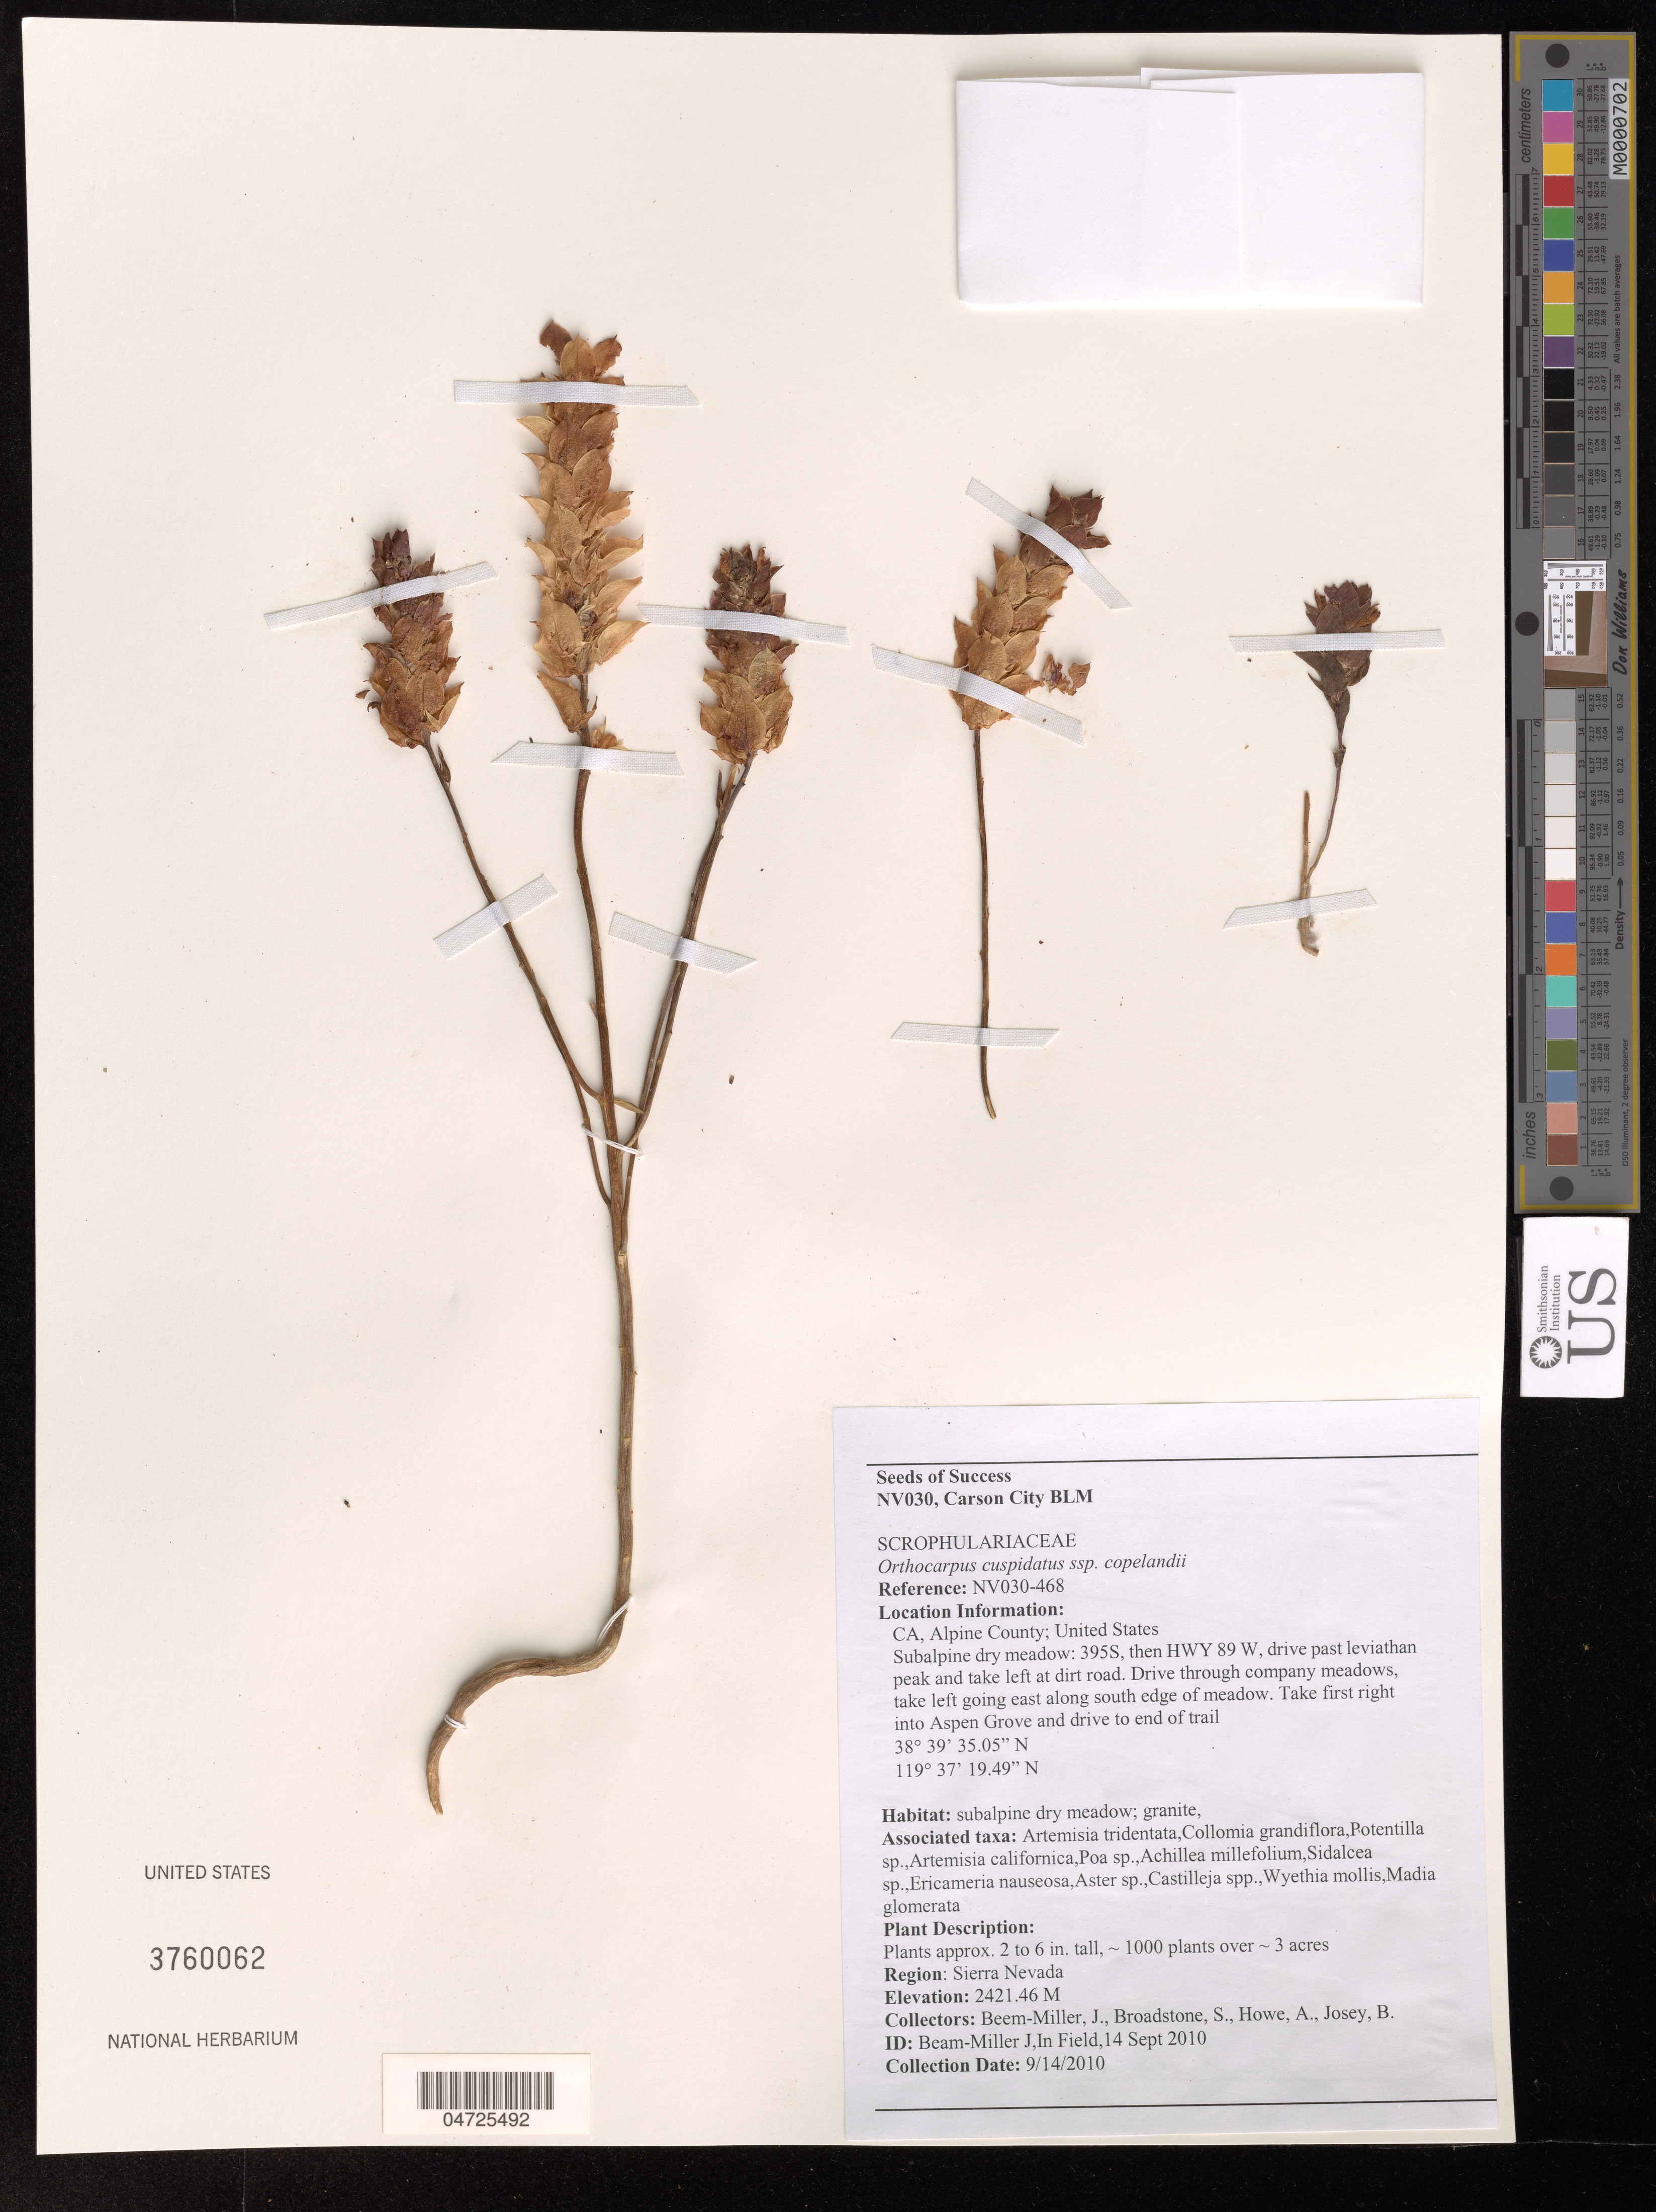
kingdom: Plantae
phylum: Tracheophyta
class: Magnoliopsida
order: Lamiales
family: Orobanchaceae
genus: Orthocarpus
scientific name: Orthocarpus cuspidatus subsp. copelandii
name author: (Eastw.) T.I. Chuang & Heckard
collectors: J. Beem-Miller, S. Broadstone, A. Howe & B. Josey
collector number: NV030-468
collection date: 2010-09-14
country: United States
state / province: California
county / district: Alpine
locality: Alpine County. Subalpine dry meadow: 395S, then HWY 89 W, drive past leviathan peak and take left at dirt road. Drive through company meadows, take left going east along south edge of meadow. Take first right into Aspen Grove and drive to end of trail. Region: Sierra Nevada.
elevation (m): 2421.46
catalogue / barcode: US 3760062